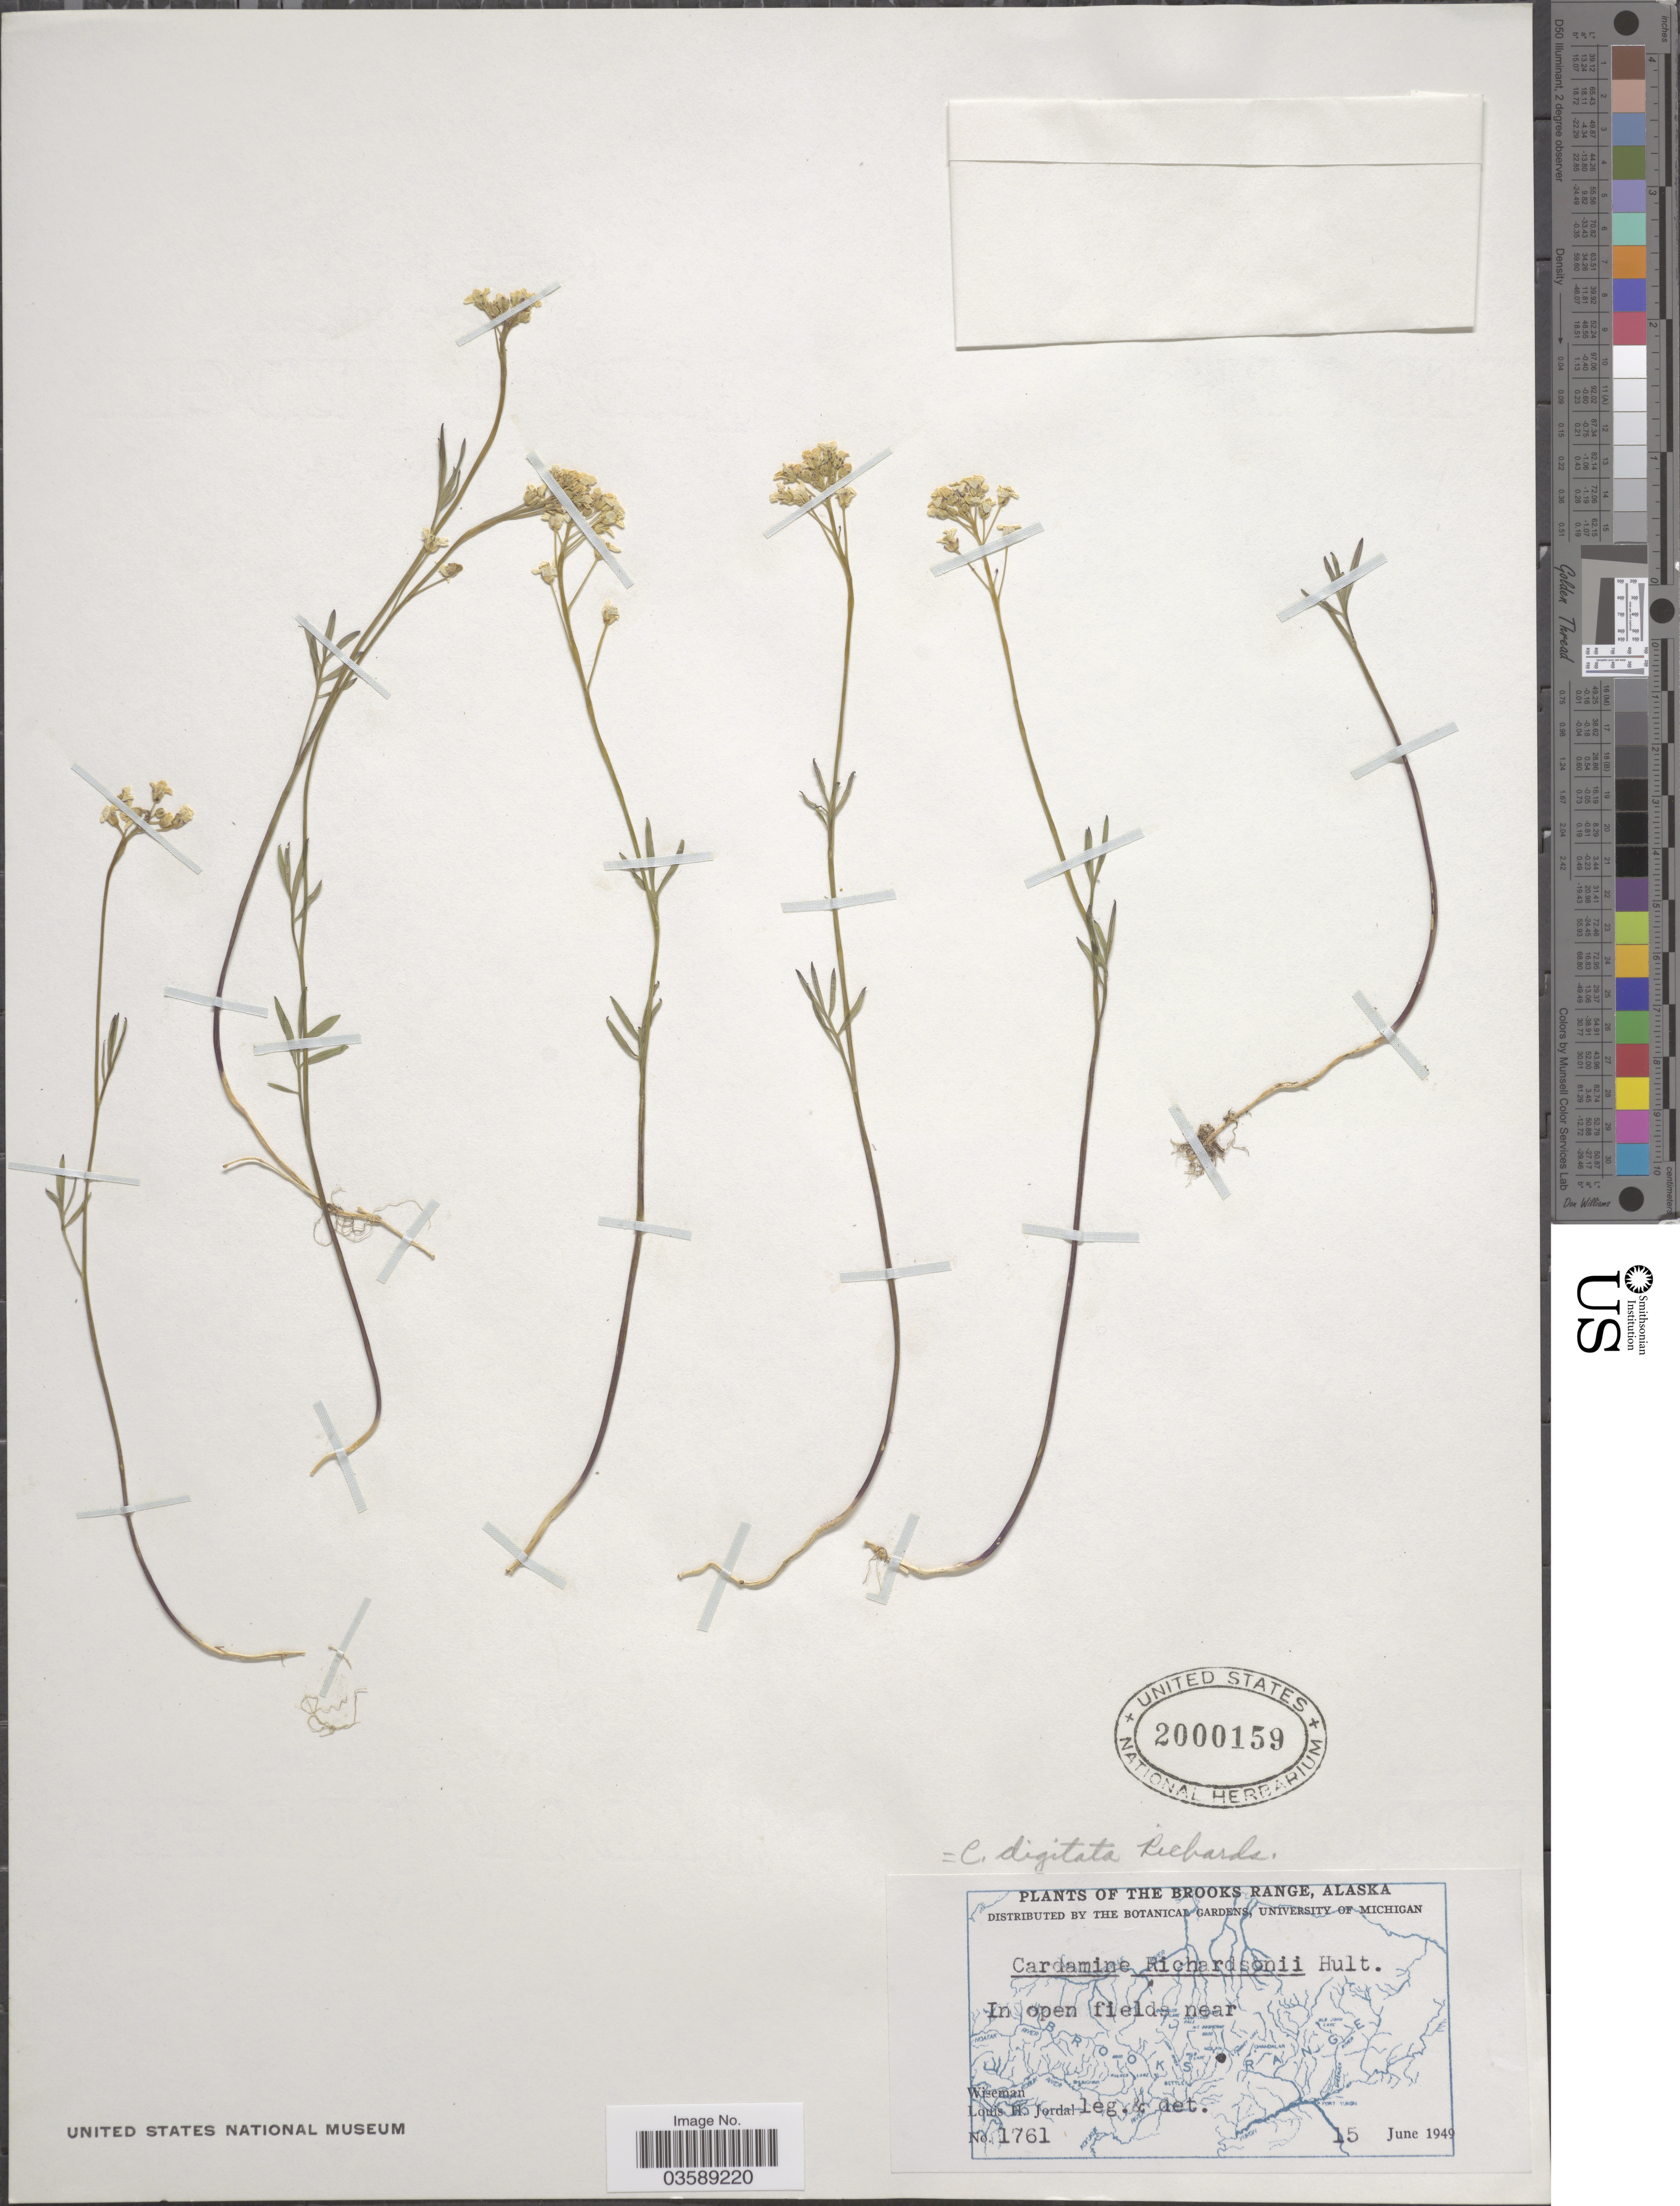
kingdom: Plantae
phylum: Tracheophyta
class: Magnoliopsida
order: Brassicales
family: Brassicaceae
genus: Cardamine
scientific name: Cardamine digitata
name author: Richardson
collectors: L. Jordal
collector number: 1761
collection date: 1949-06-15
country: United States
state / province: Alaska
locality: The Brooks Range. In open fields near Wiseman.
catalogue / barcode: US 2000159